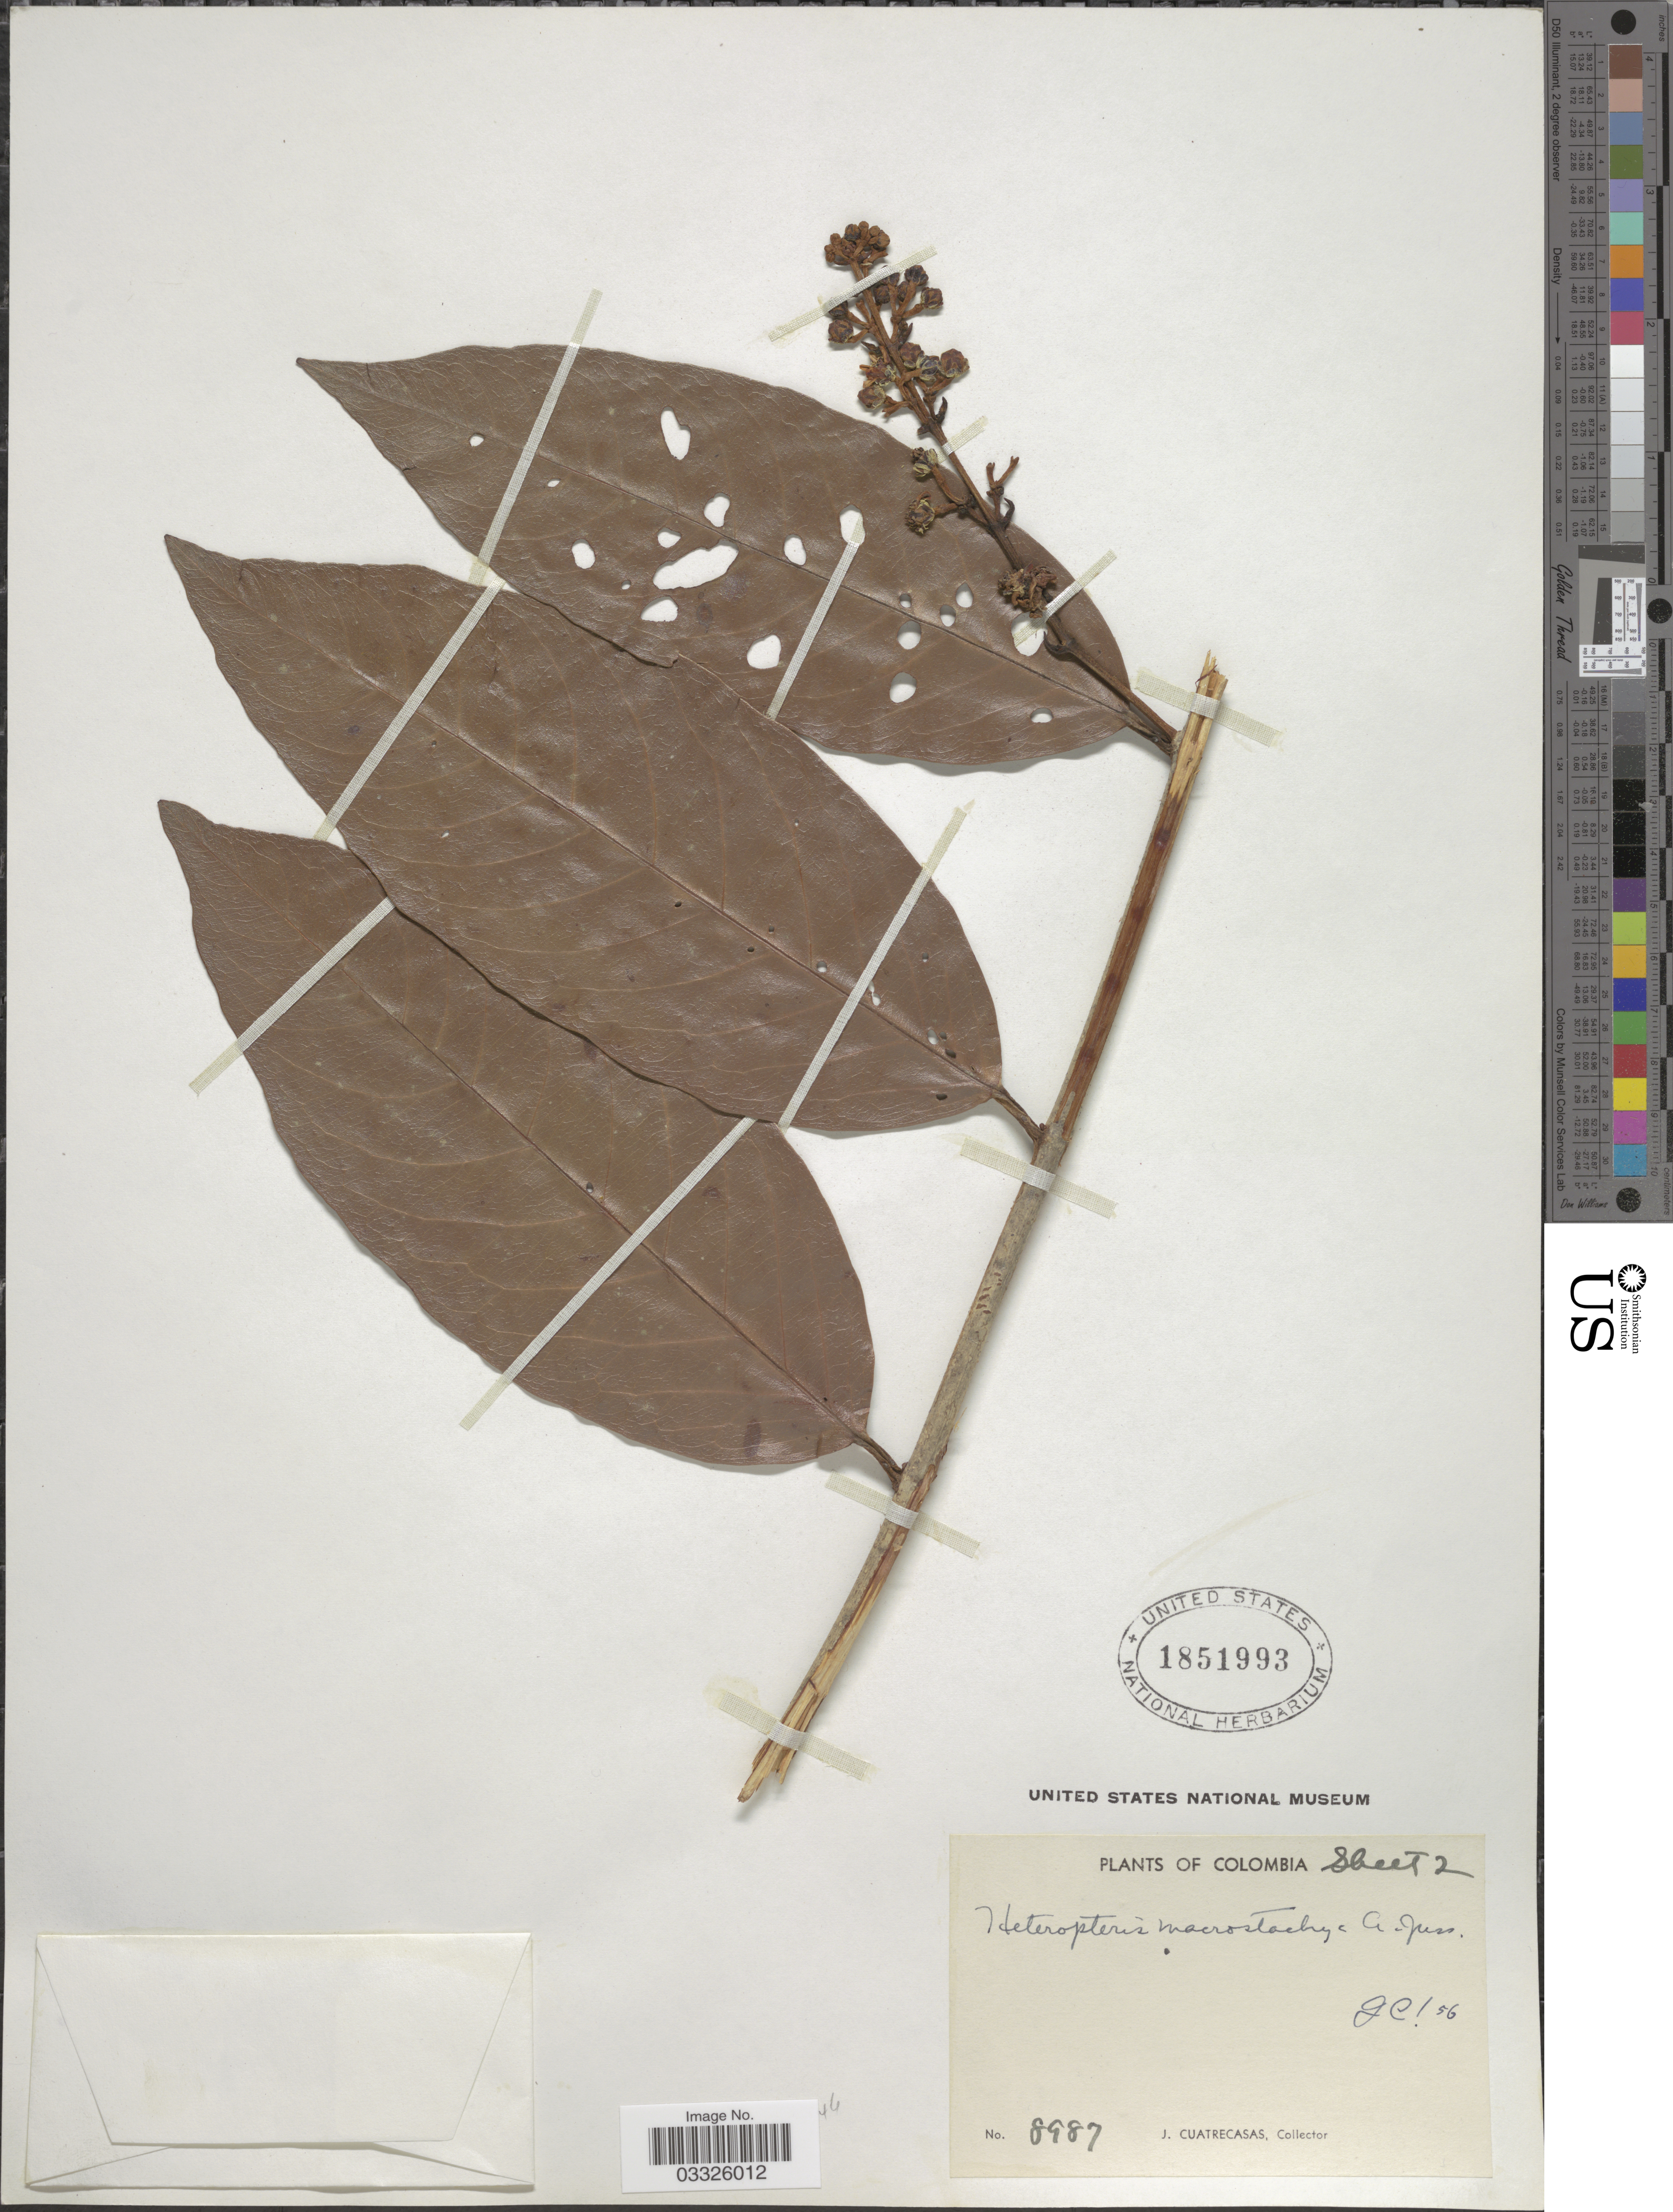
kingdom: Plantae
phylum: Tracheophyta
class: Magnoliopsida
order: Malpighiales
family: Malpighiaceae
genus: Heteropterys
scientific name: Heteropterys macrostachya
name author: A. Juss.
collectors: J. Cuatrecasas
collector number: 8987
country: Colombia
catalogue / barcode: US 1851993